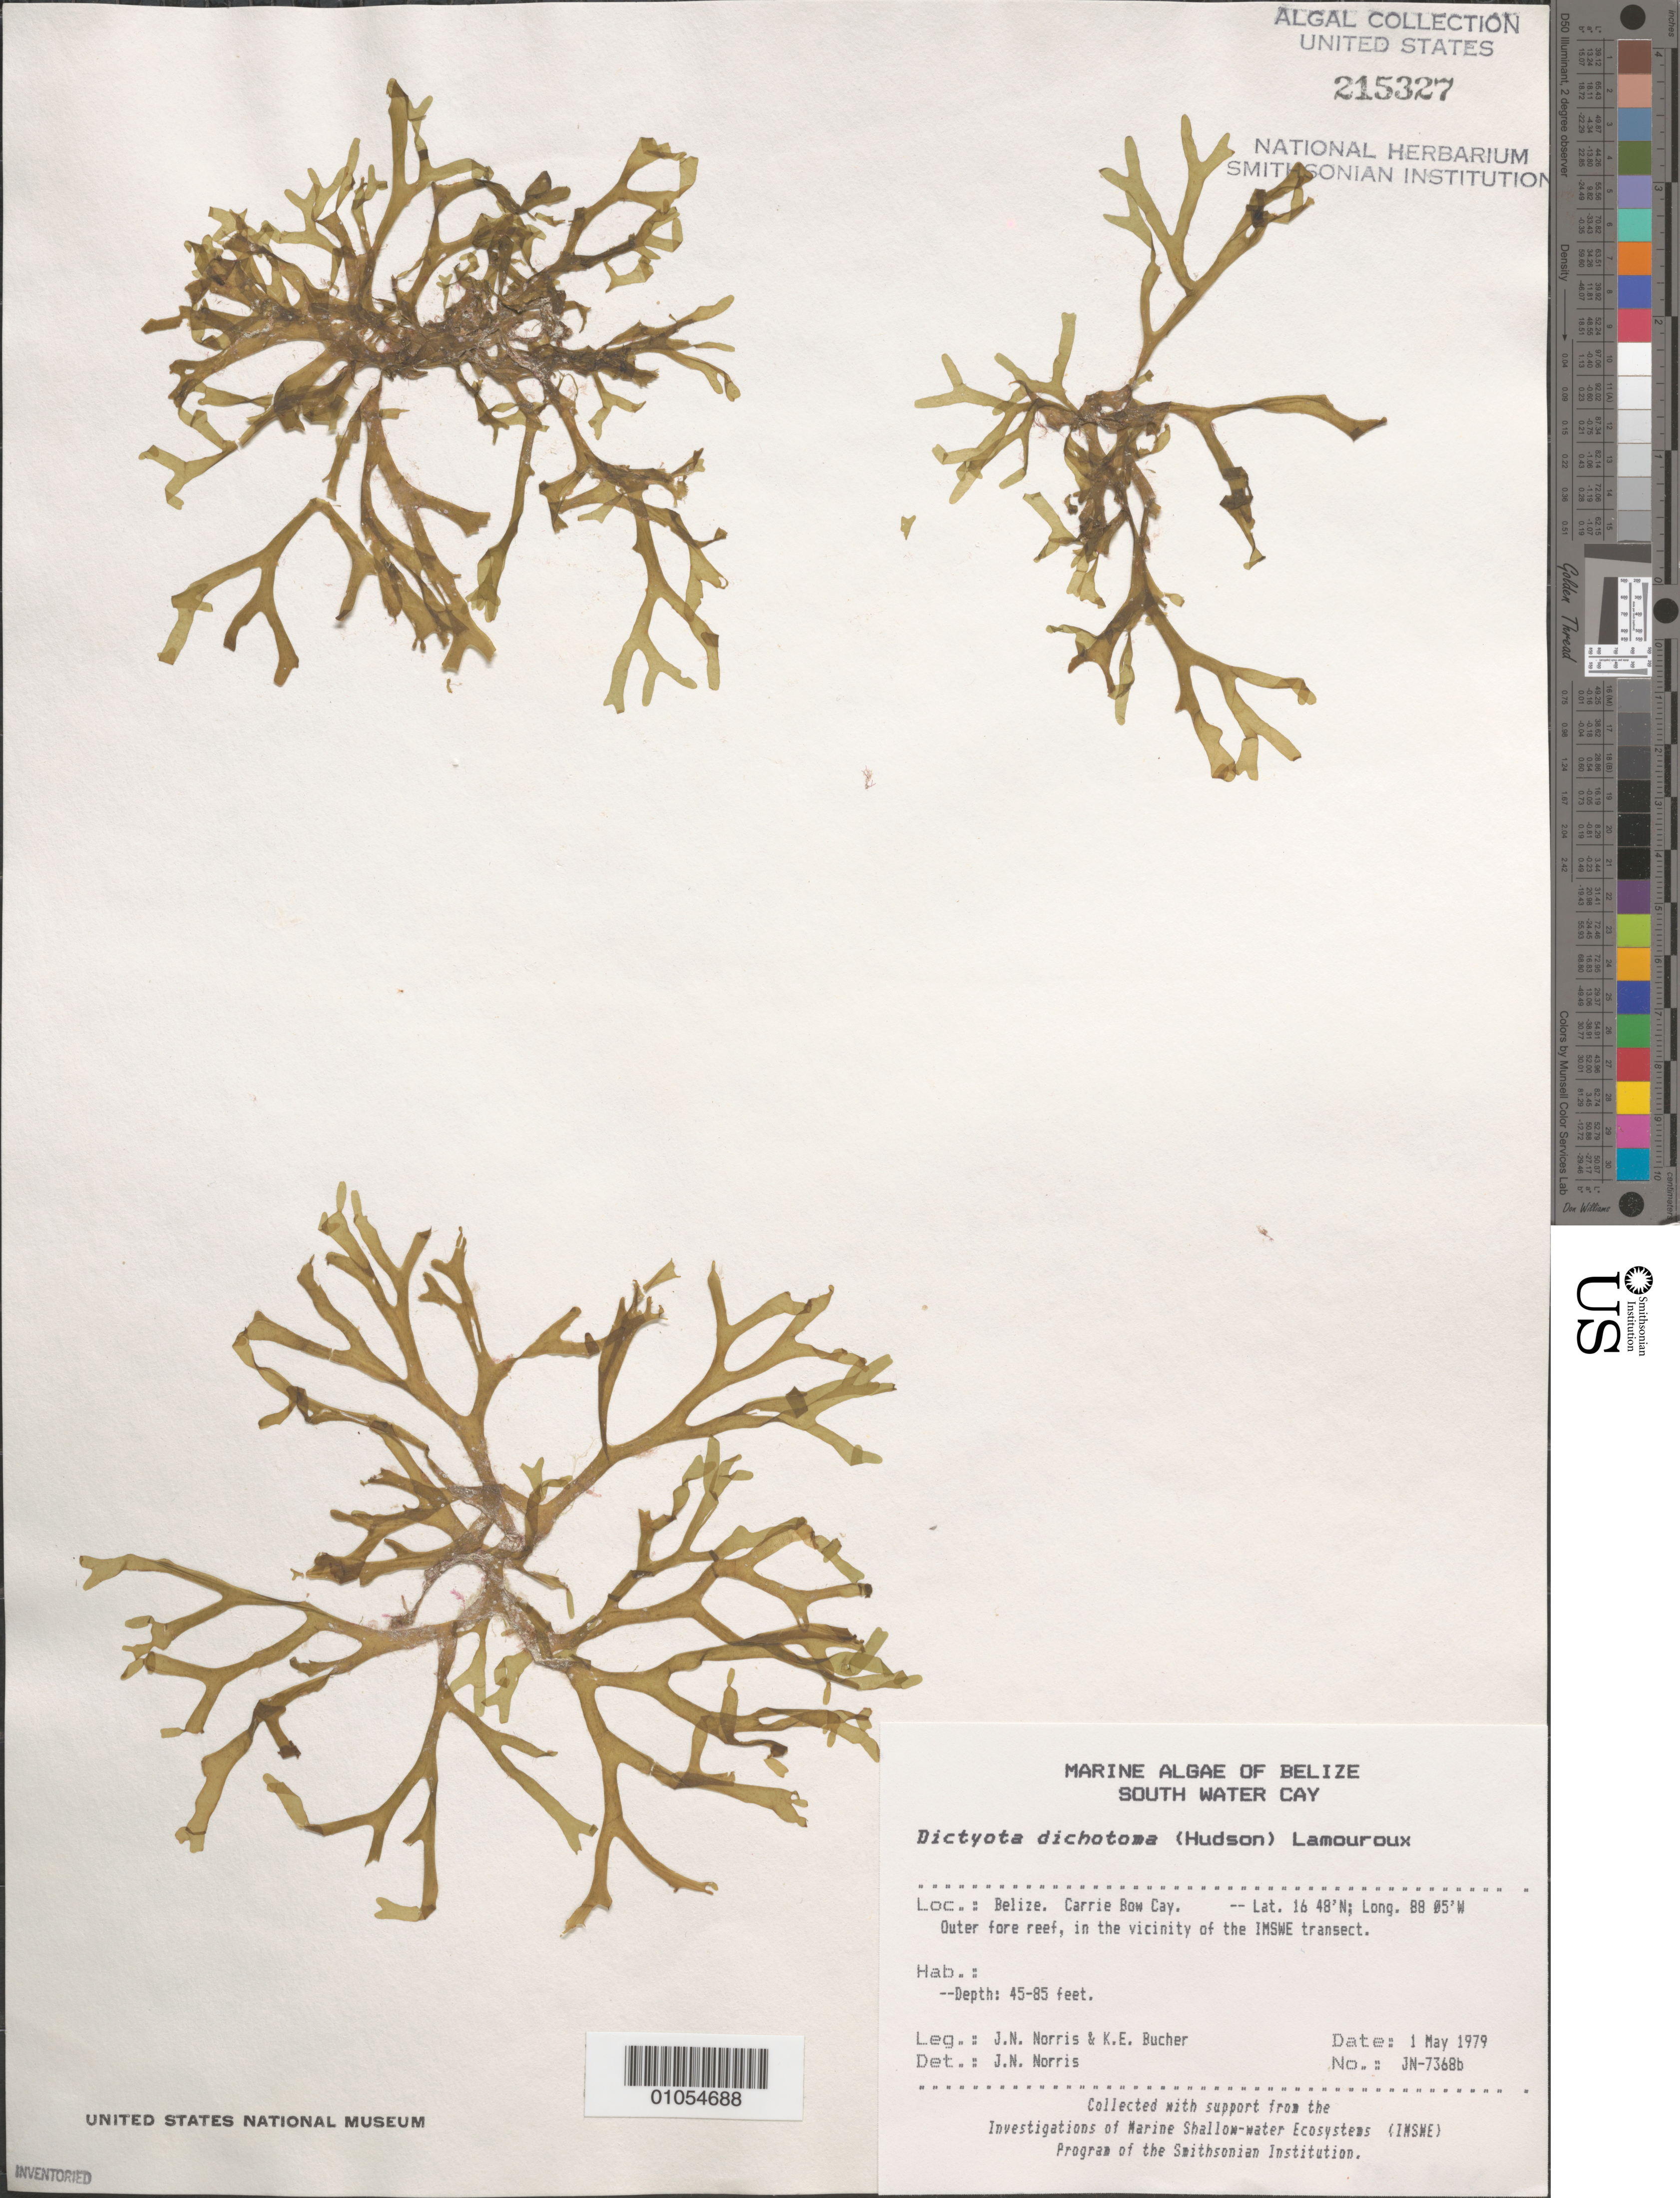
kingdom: Chromista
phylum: Ochrophyta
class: Phaeophyceae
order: Dictyotales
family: Dictyotaceae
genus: Dictyota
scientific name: Dictyota dichotoma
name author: (Huds.) J.V.Lamouroux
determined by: Norris, James N.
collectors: J. N. Norris & K. E. Bucher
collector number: JN-7368B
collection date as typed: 01 May 1979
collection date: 1979-05-01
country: Belize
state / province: Stann Creek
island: Carrie Bow Cay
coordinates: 16 48'N, 88 05'W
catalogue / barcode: US 215327